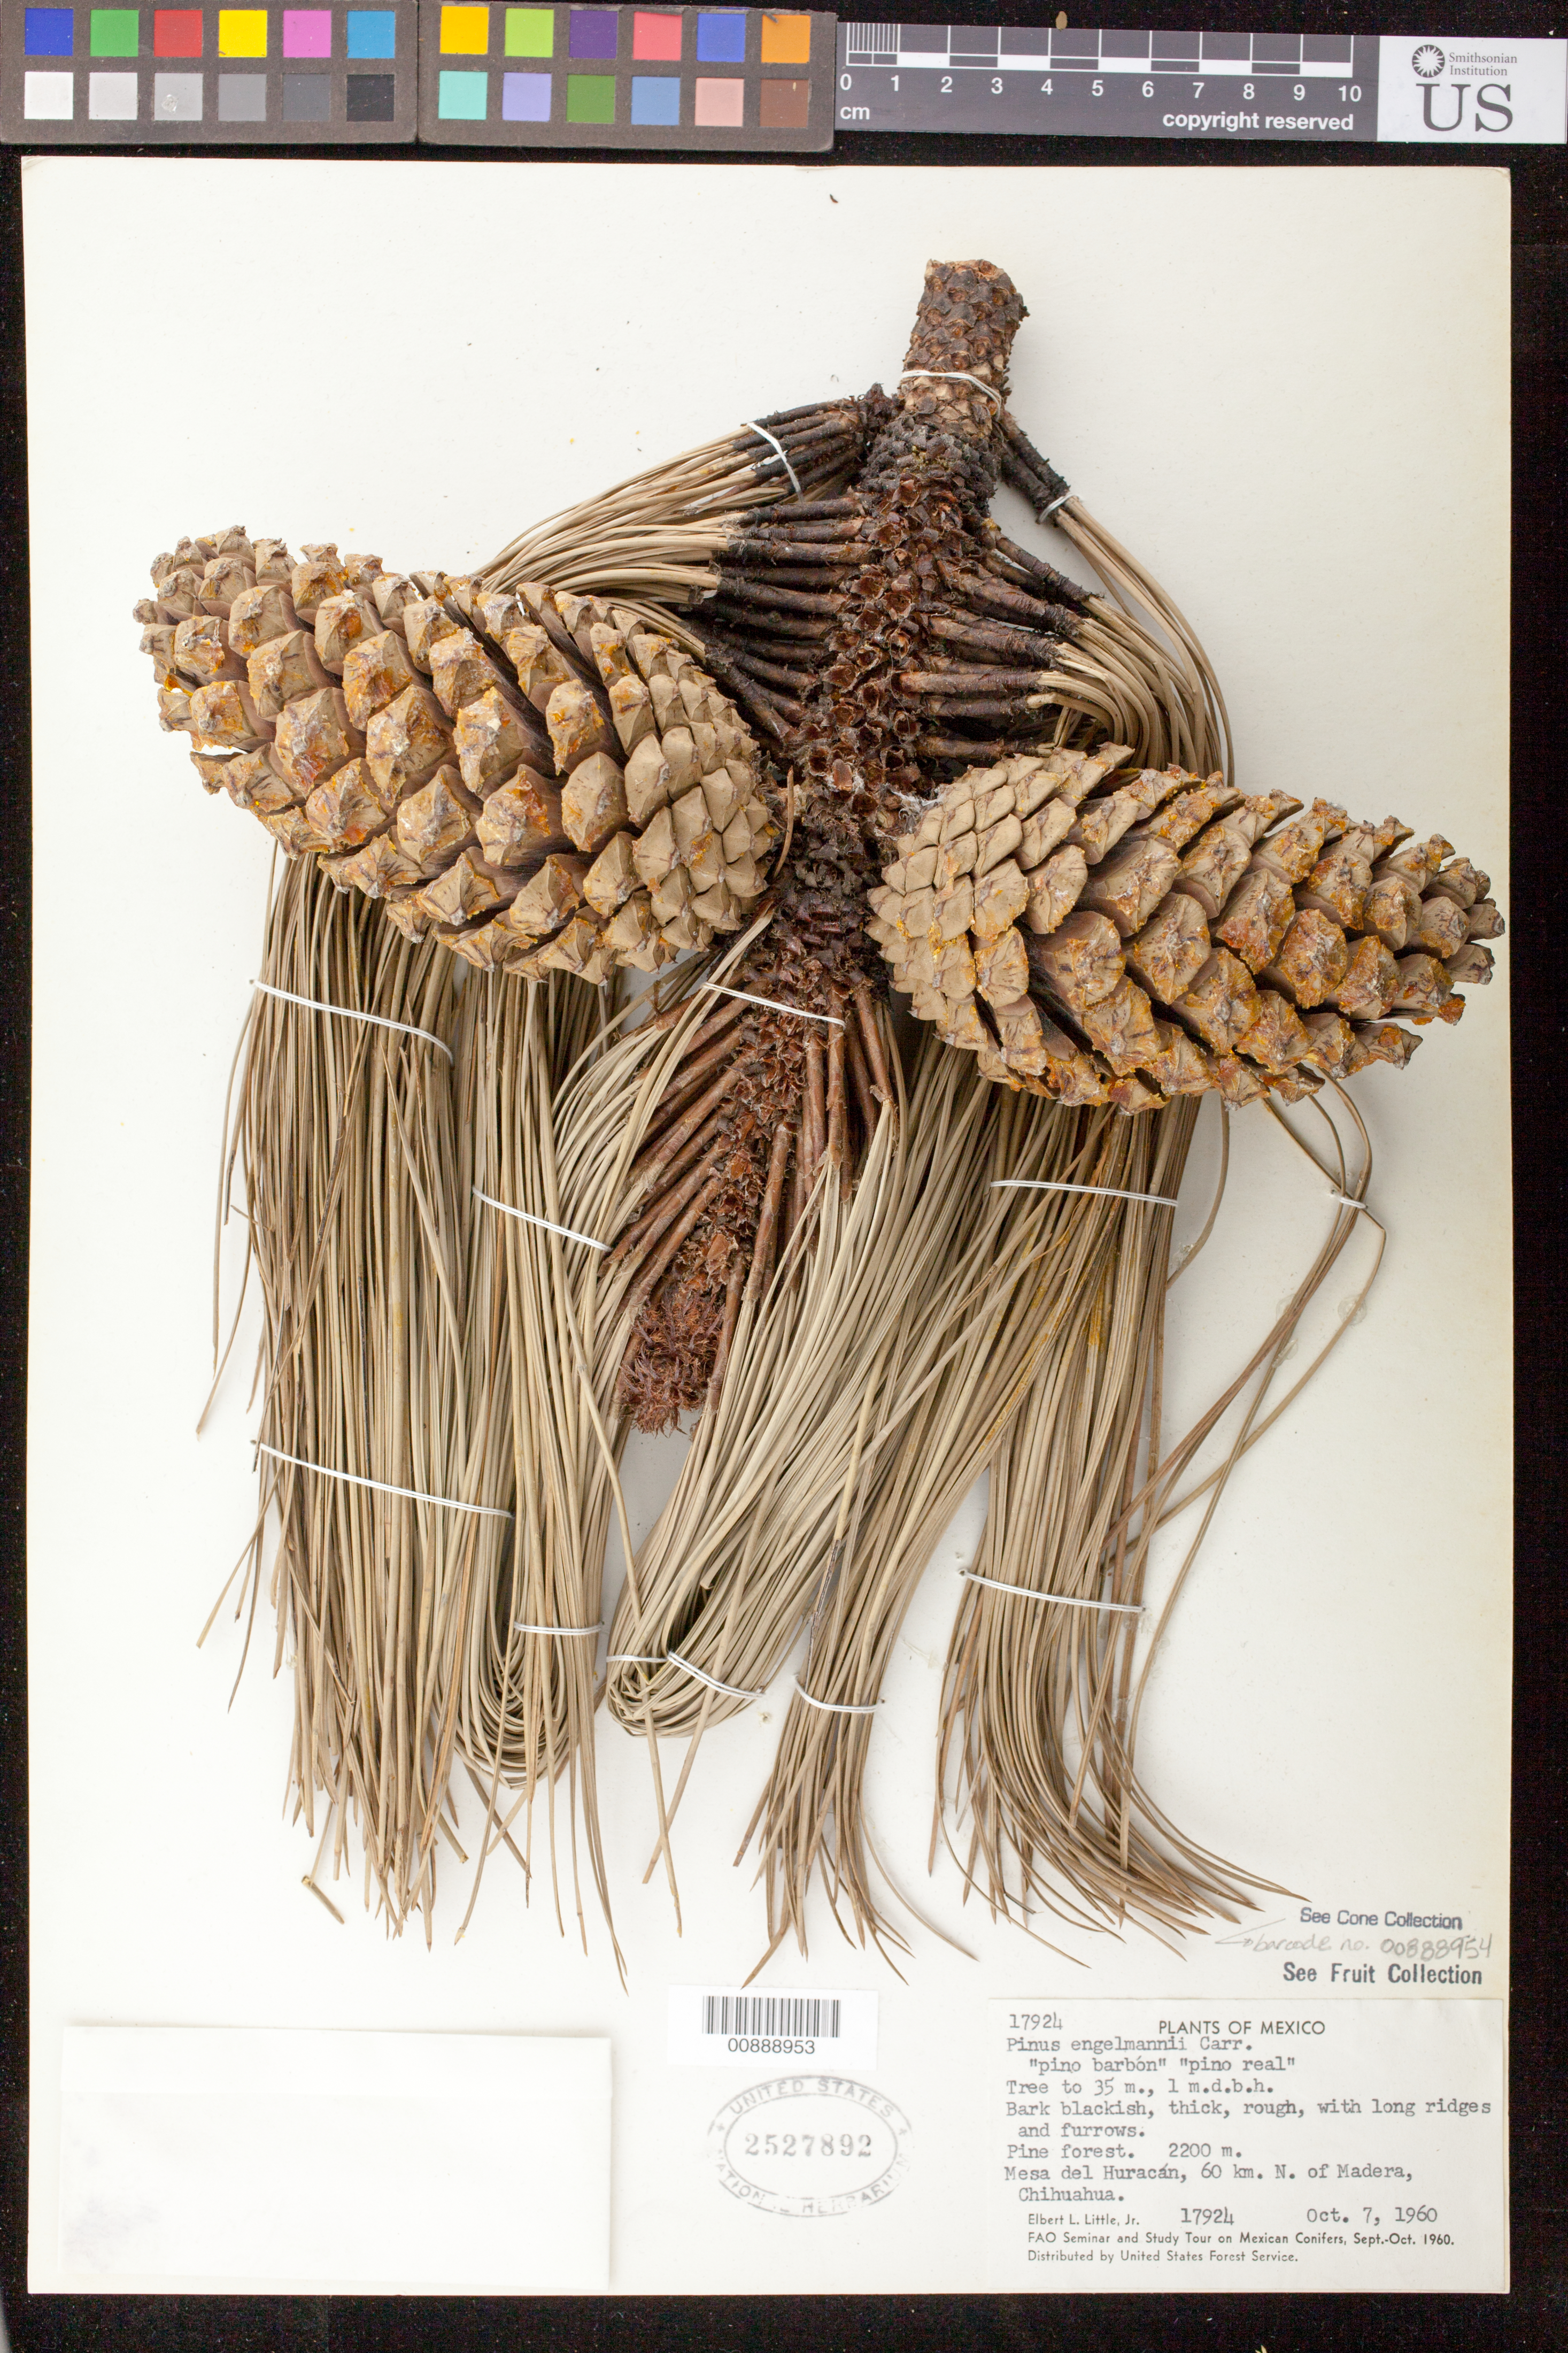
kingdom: Plantae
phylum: Tracheophyta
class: Pinopsida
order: Pinales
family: Pinaceae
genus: Pinus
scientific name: Pinus engelmannii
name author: Carrière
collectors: E. L. Little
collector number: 17924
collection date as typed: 07 Oct 1960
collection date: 1960-10-07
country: Mexico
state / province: Chihuahua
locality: Mesa del Huracán, 60 km. N of Madera, Chihuahua.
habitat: Pine forest.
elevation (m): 2200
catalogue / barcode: US 2527892